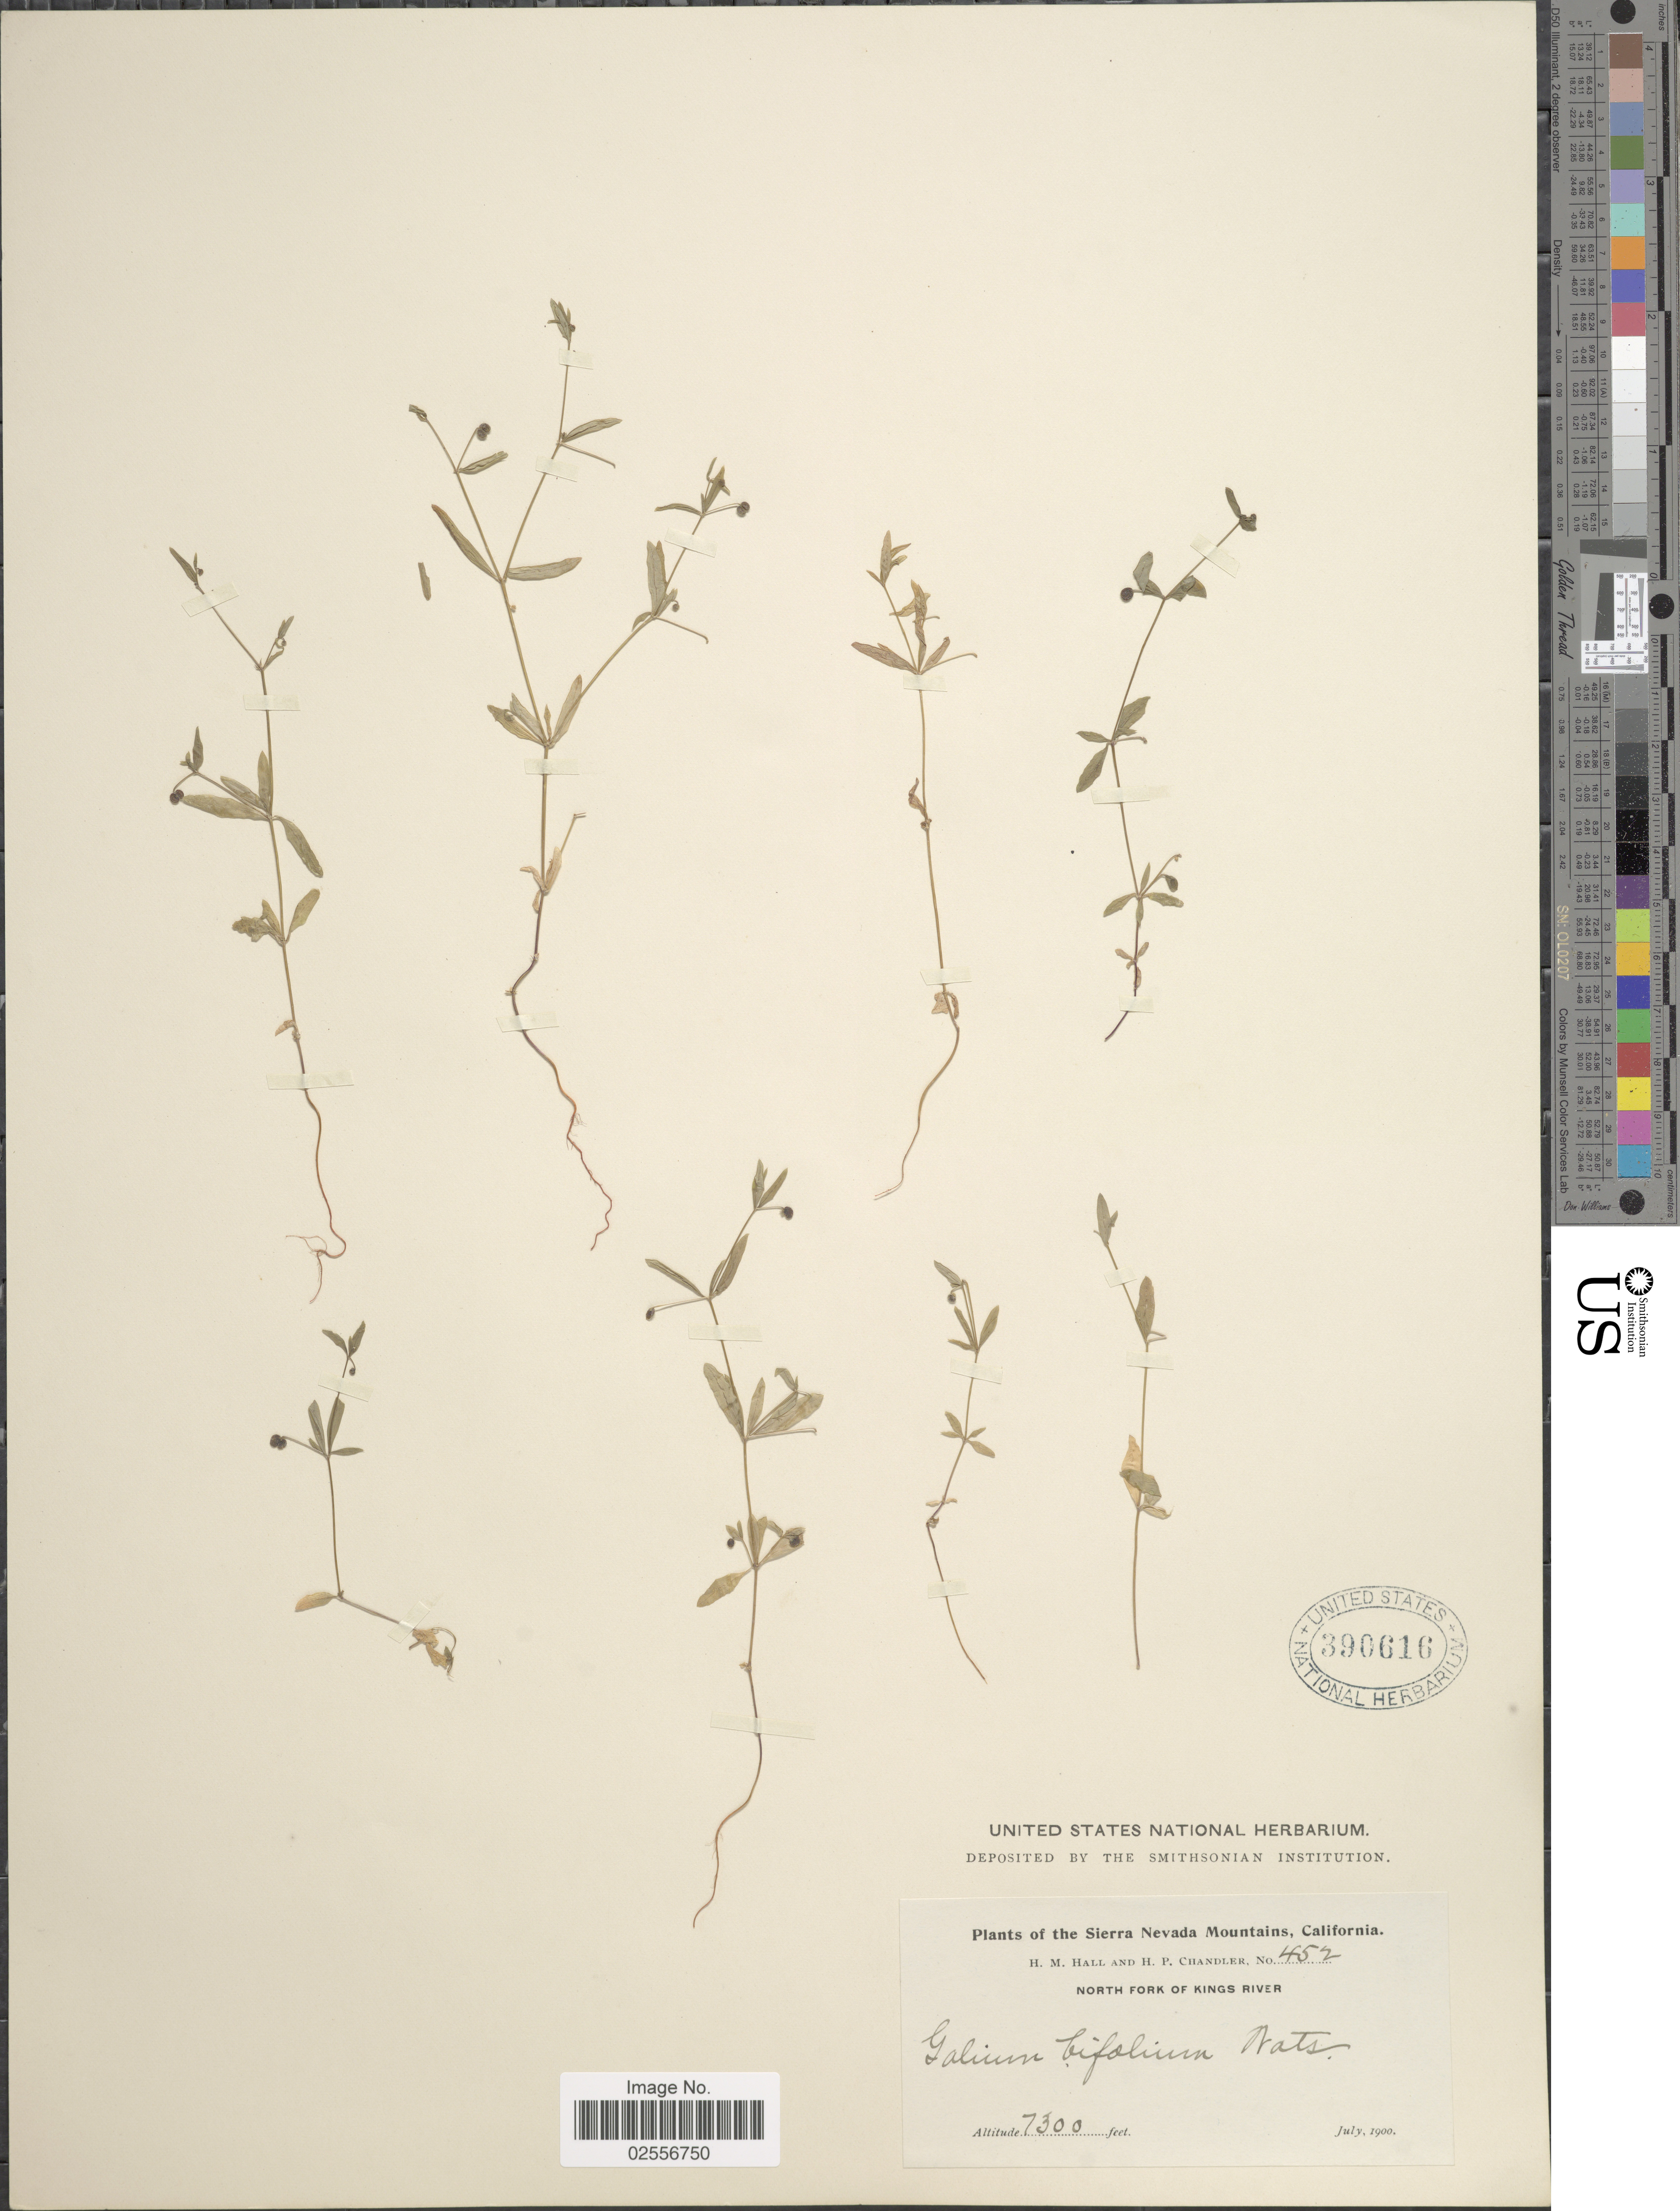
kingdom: Plantae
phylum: Tracheophyta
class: Magnoliopsida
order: Gentianales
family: Rubiaceae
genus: Galium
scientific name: Galium bifolium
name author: S. Watson in C. King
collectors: H. M. Hall & H. Chandler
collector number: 452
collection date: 1900-07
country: United States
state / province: California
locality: Sierra Nevada Mountains. North Fork of Kings River.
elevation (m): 2225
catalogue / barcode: US 390616